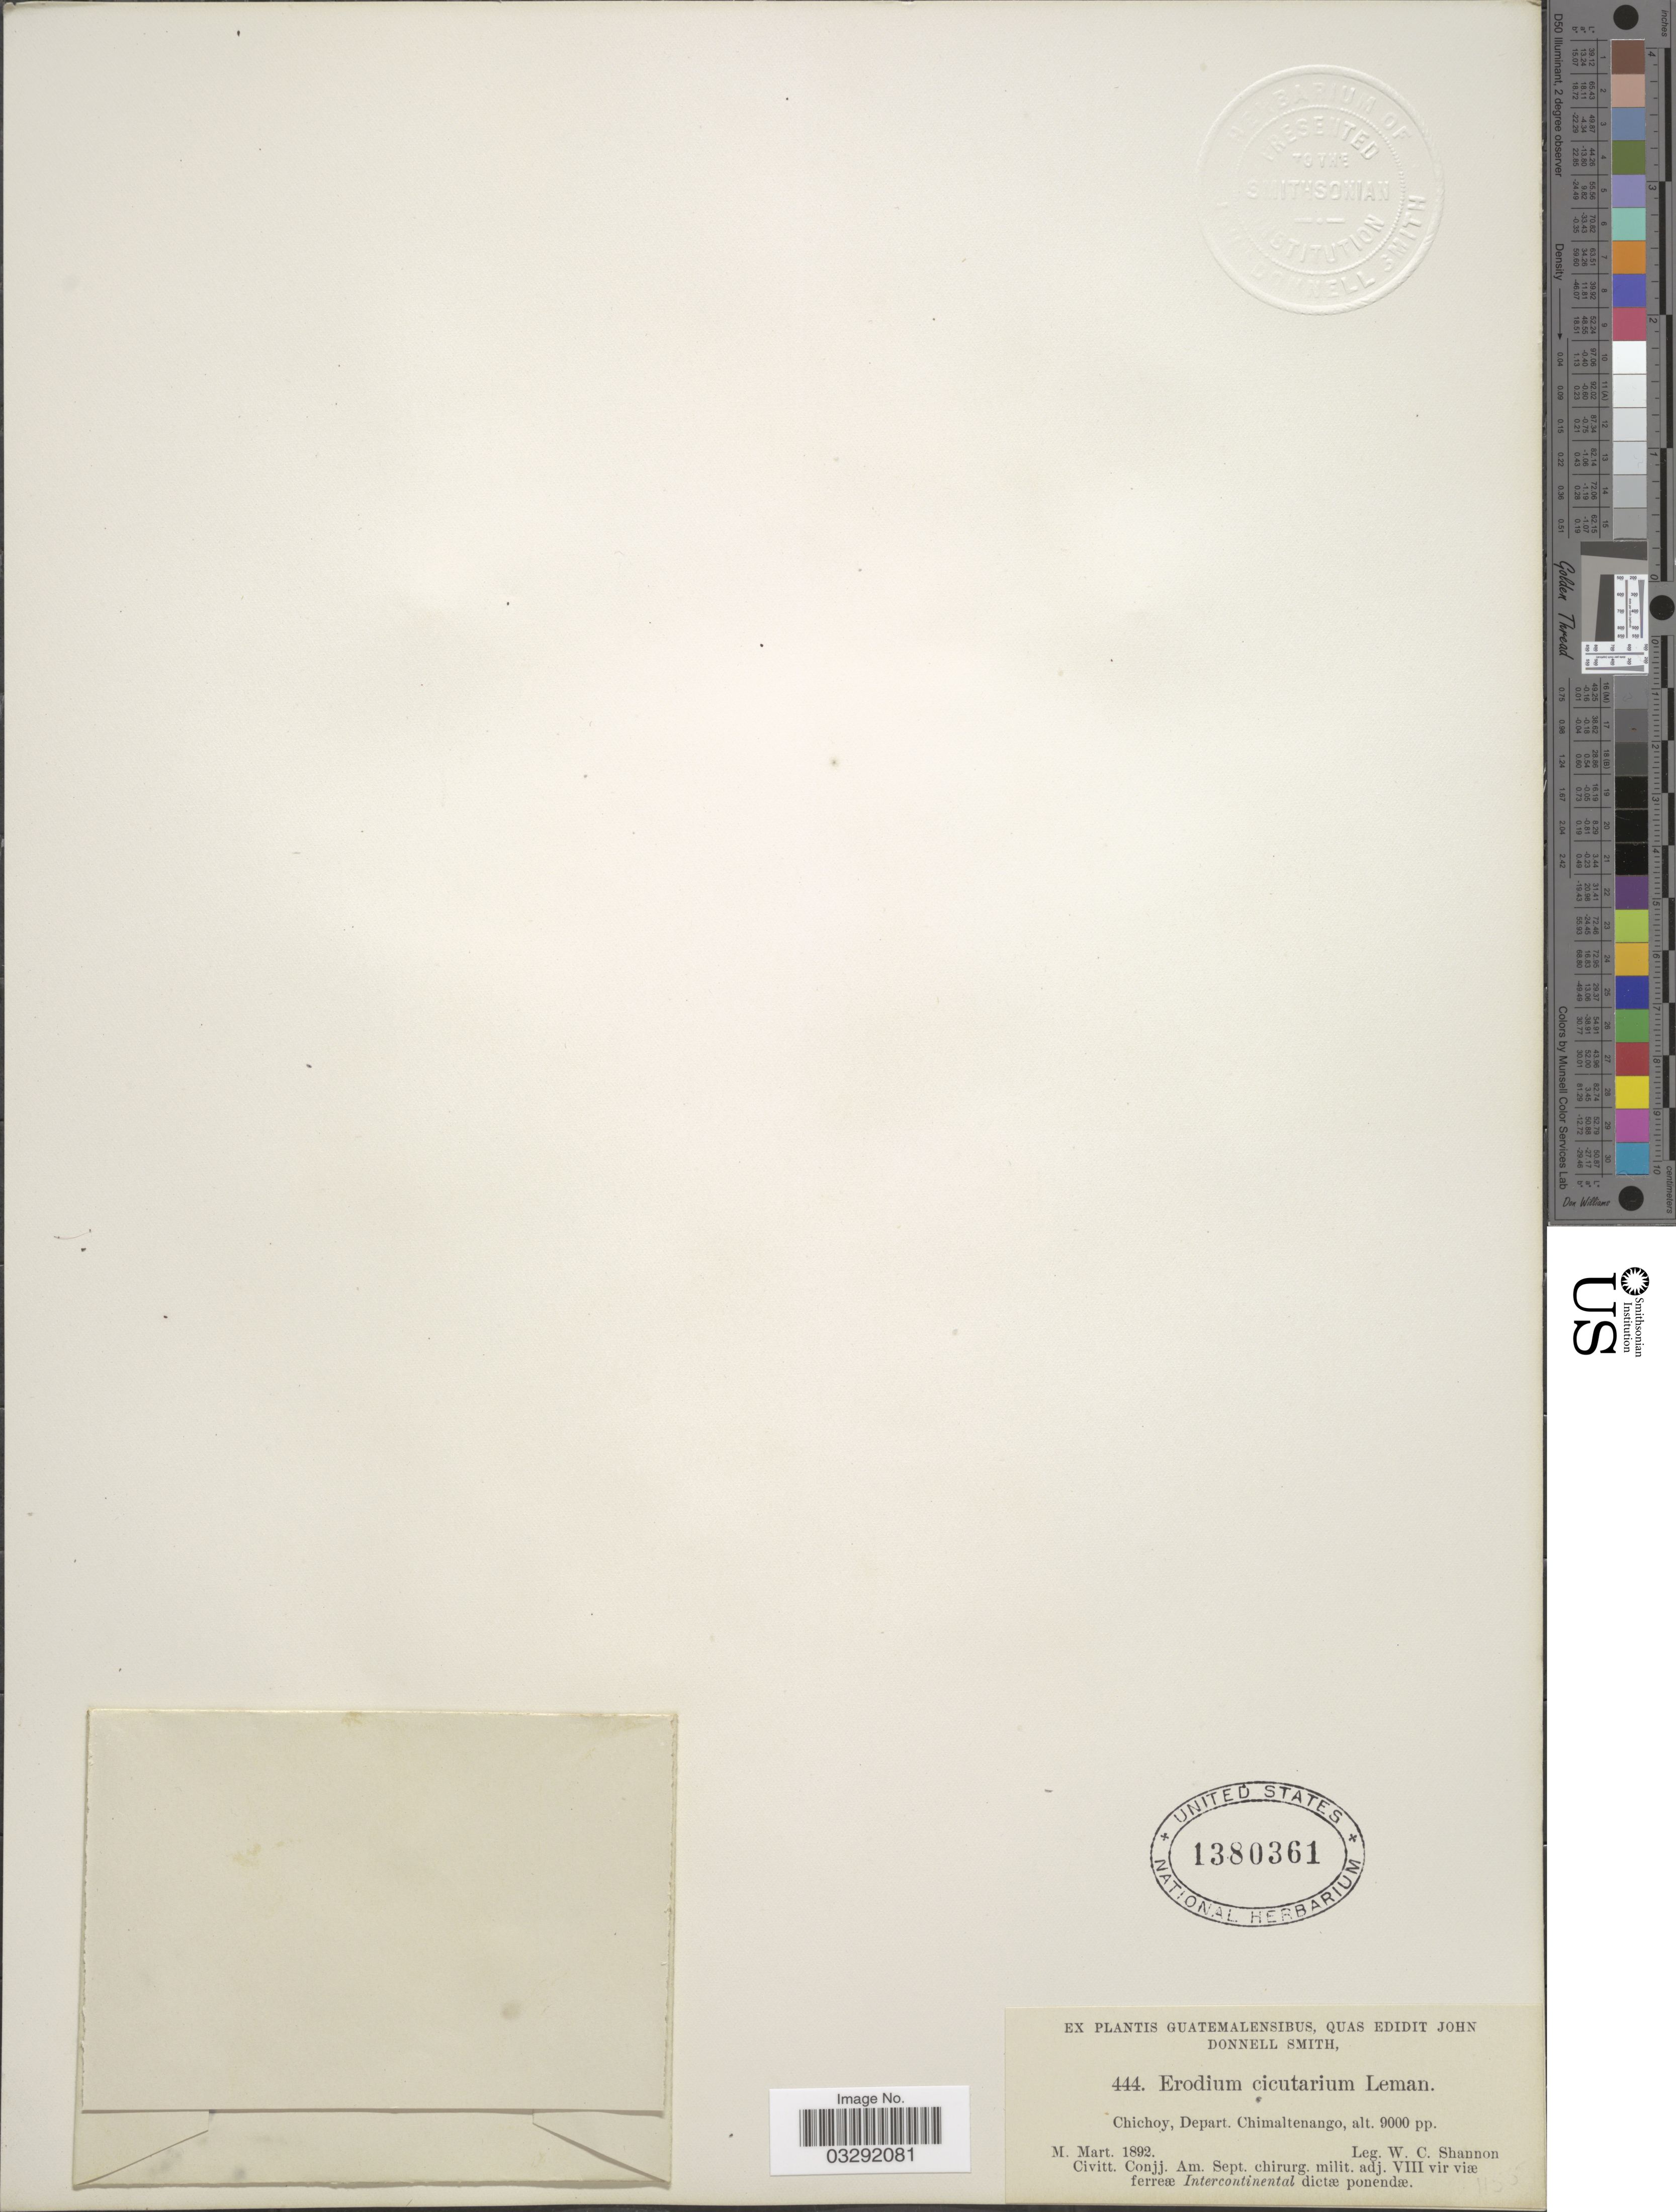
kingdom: Plantae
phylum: Tracheophyta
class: Magnoliopsida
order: Geraniales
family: Geraniaceae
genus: Erodium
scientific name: Erodium cicutarium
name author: (L.) L'Hér.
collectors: W. C. Shannon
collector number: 444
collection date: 1892-03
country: Guatemala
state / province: Chimaltenango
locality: Chichoy, Depart. Chimaltenango.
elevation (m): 2743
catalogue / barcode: US 1380361